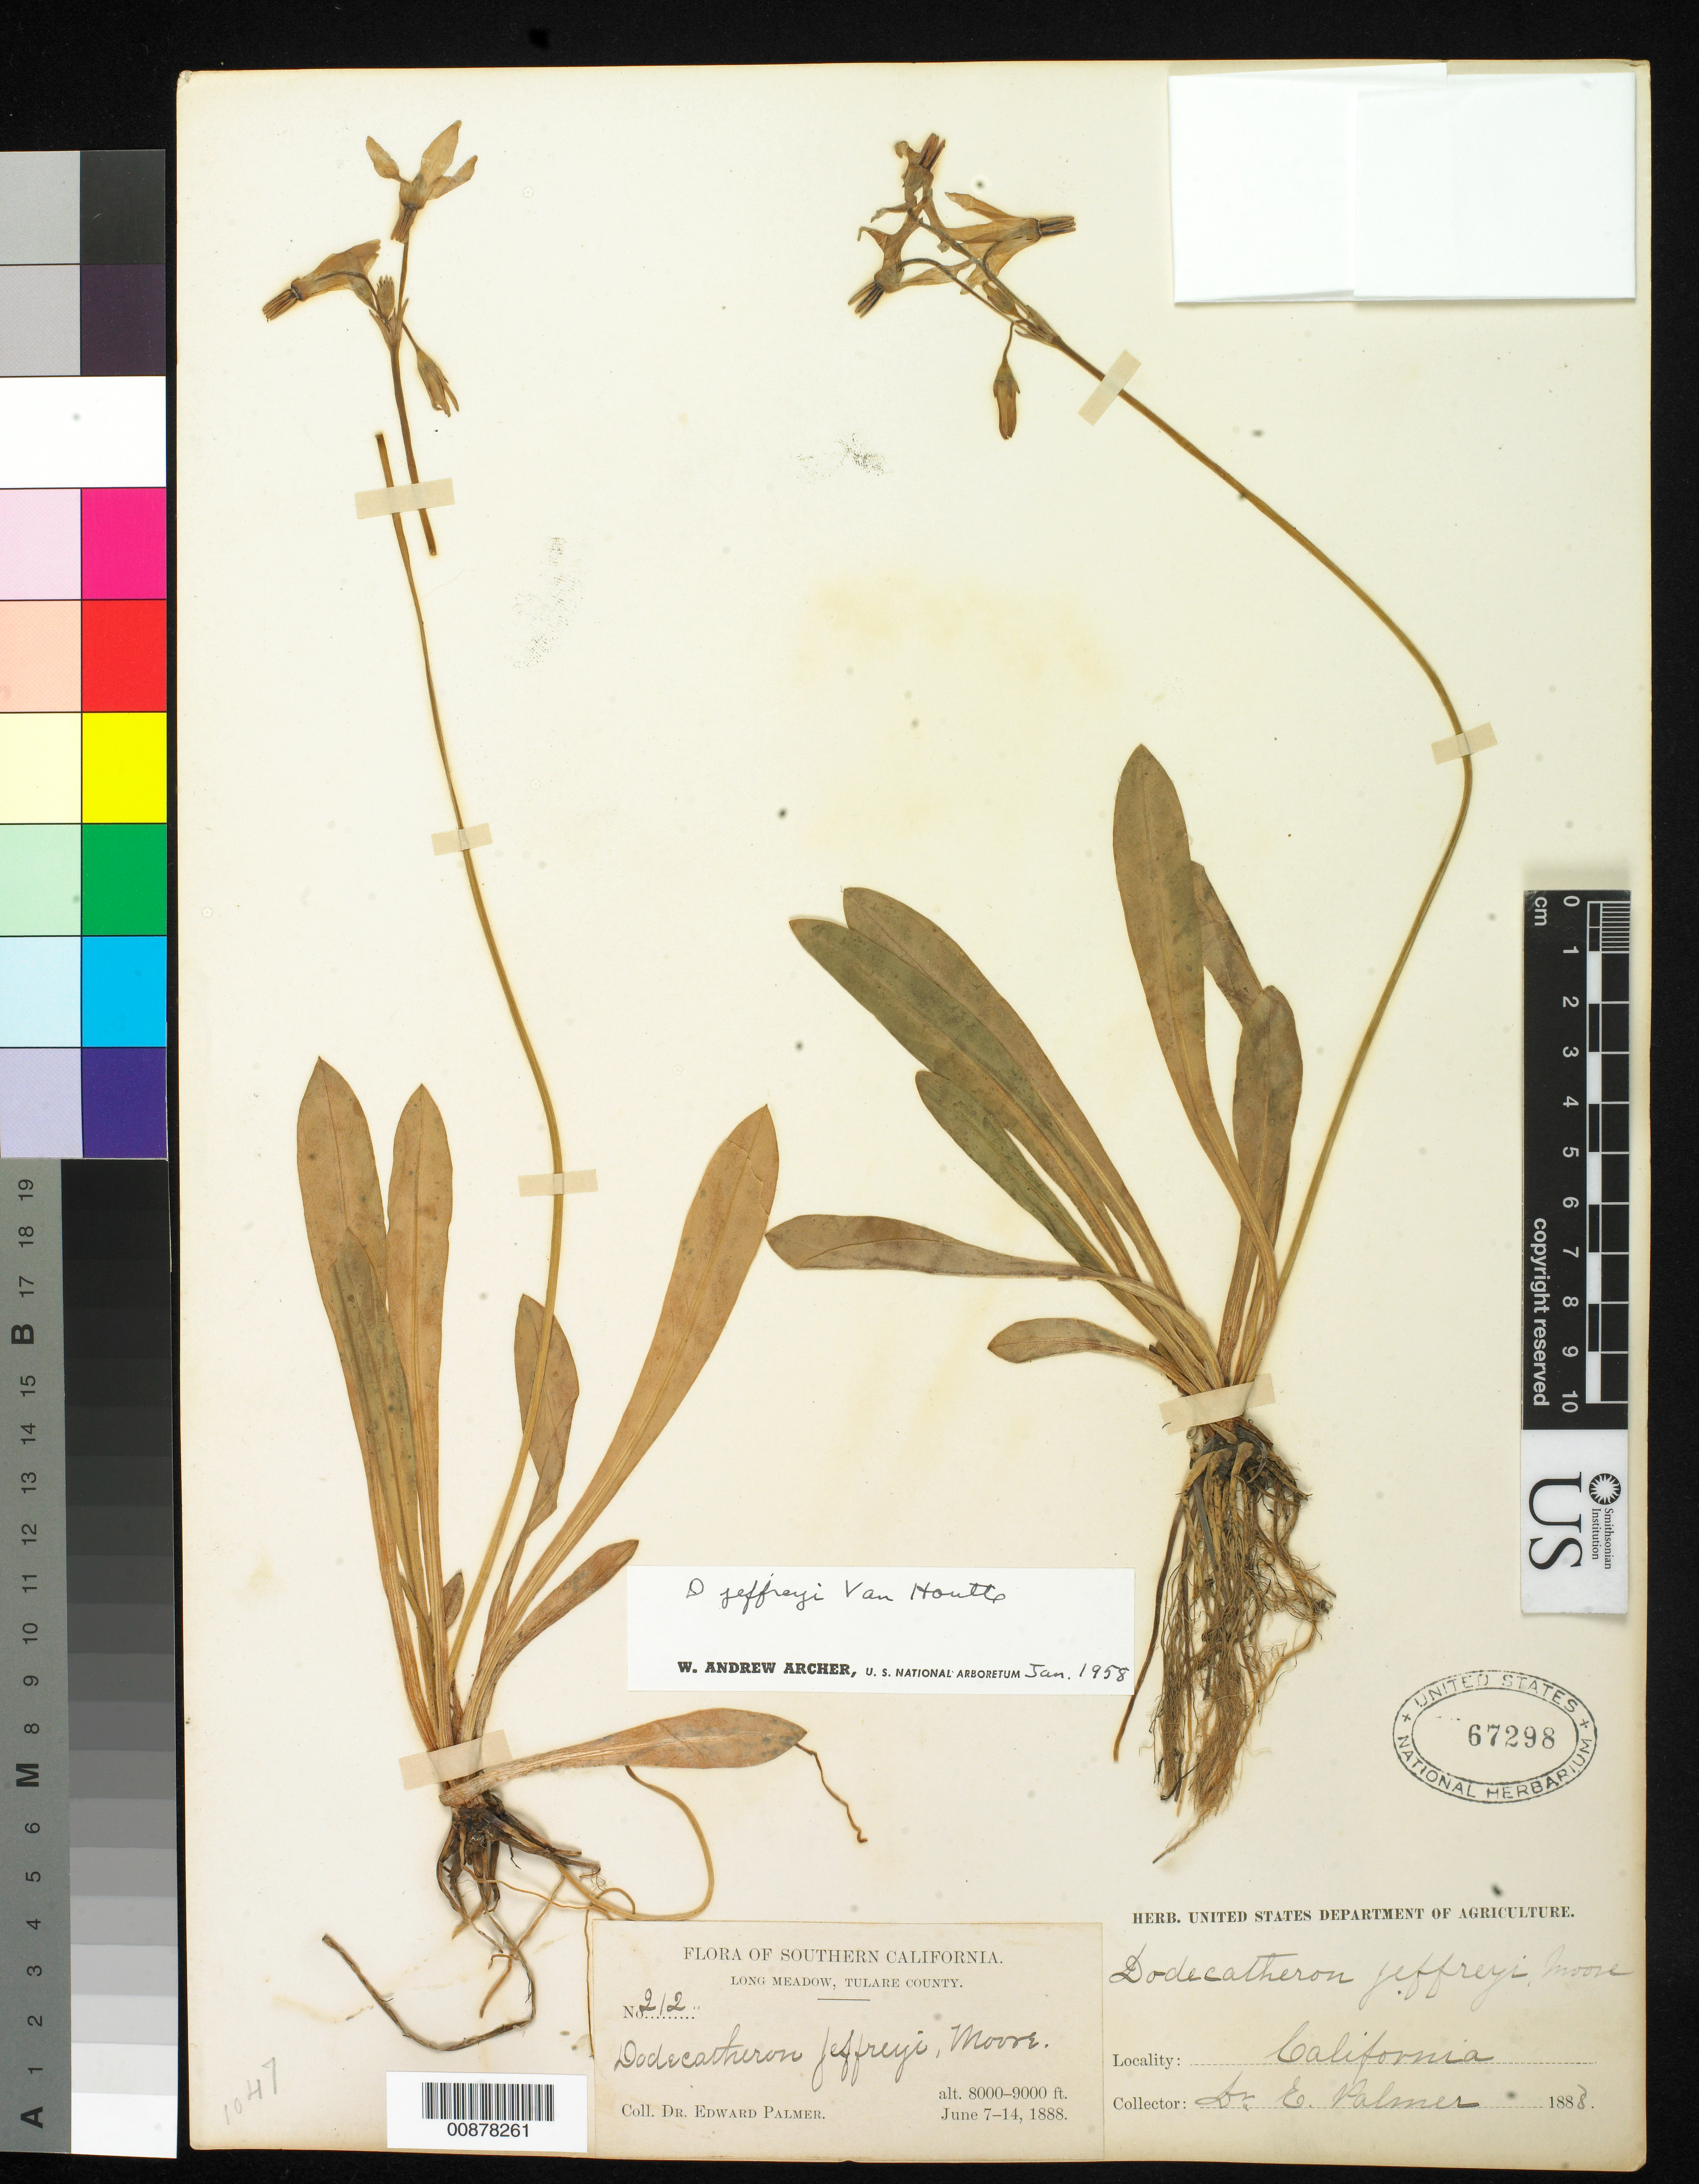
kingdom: Plantae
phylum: Tracheophyta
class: Magnoliopsida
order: Ericales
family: Primulaceae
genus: Dodecatheon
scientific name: Dodecatheon jeffreyi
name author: Van Houtte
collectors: E. Palmer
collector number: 212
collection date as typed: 07 Jun 1888 to 14 Jun 1888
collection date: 1888-06-07/1888-06-14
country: United States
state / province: California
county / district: Tulare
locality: Long Meadow, Tulare County, Southern California.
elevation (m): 2438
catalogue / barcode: US 67298